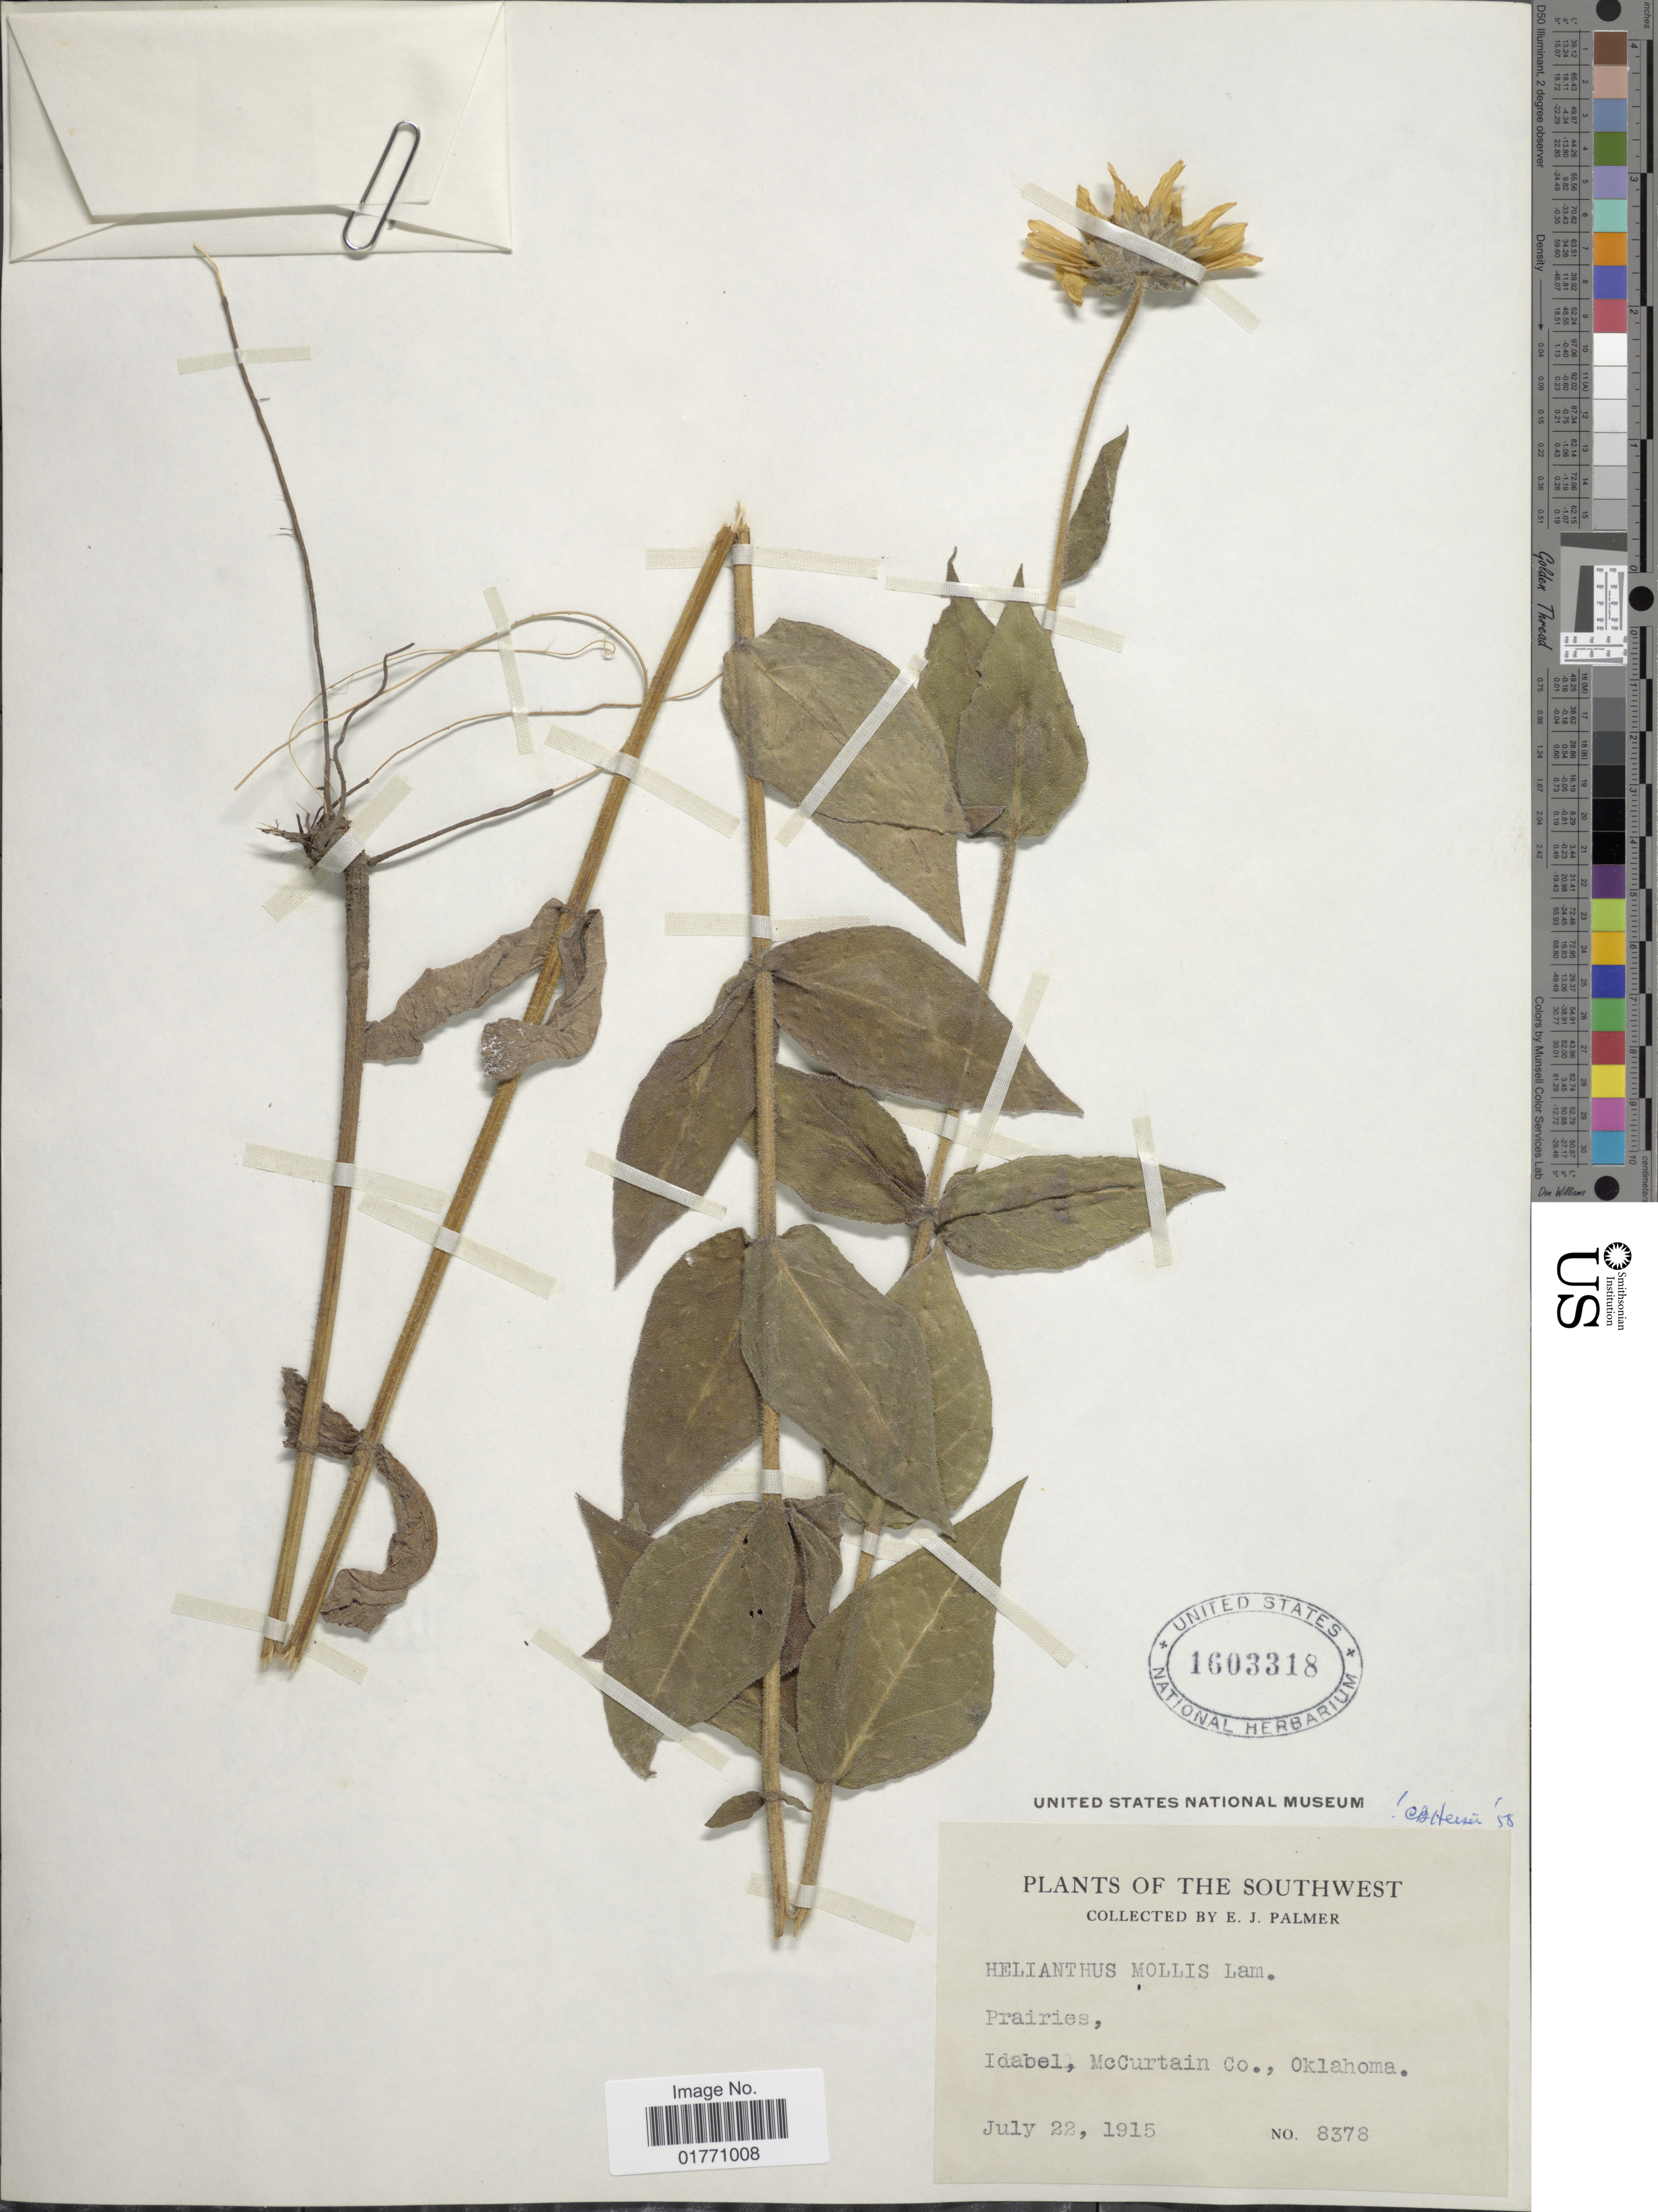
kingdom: Plantae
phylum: Tracheophyta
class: Magnoliopsida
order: Asterales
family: Asteraceae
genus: Helianthus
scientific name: Helianthus mollis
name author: Lam.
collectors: E. J. Palmer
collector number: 8378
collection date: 1915-07-22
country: United States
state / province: Oklahoma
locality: The Southwest, prairies, Idabel, McCurtain Co.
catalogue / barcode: US 1603318